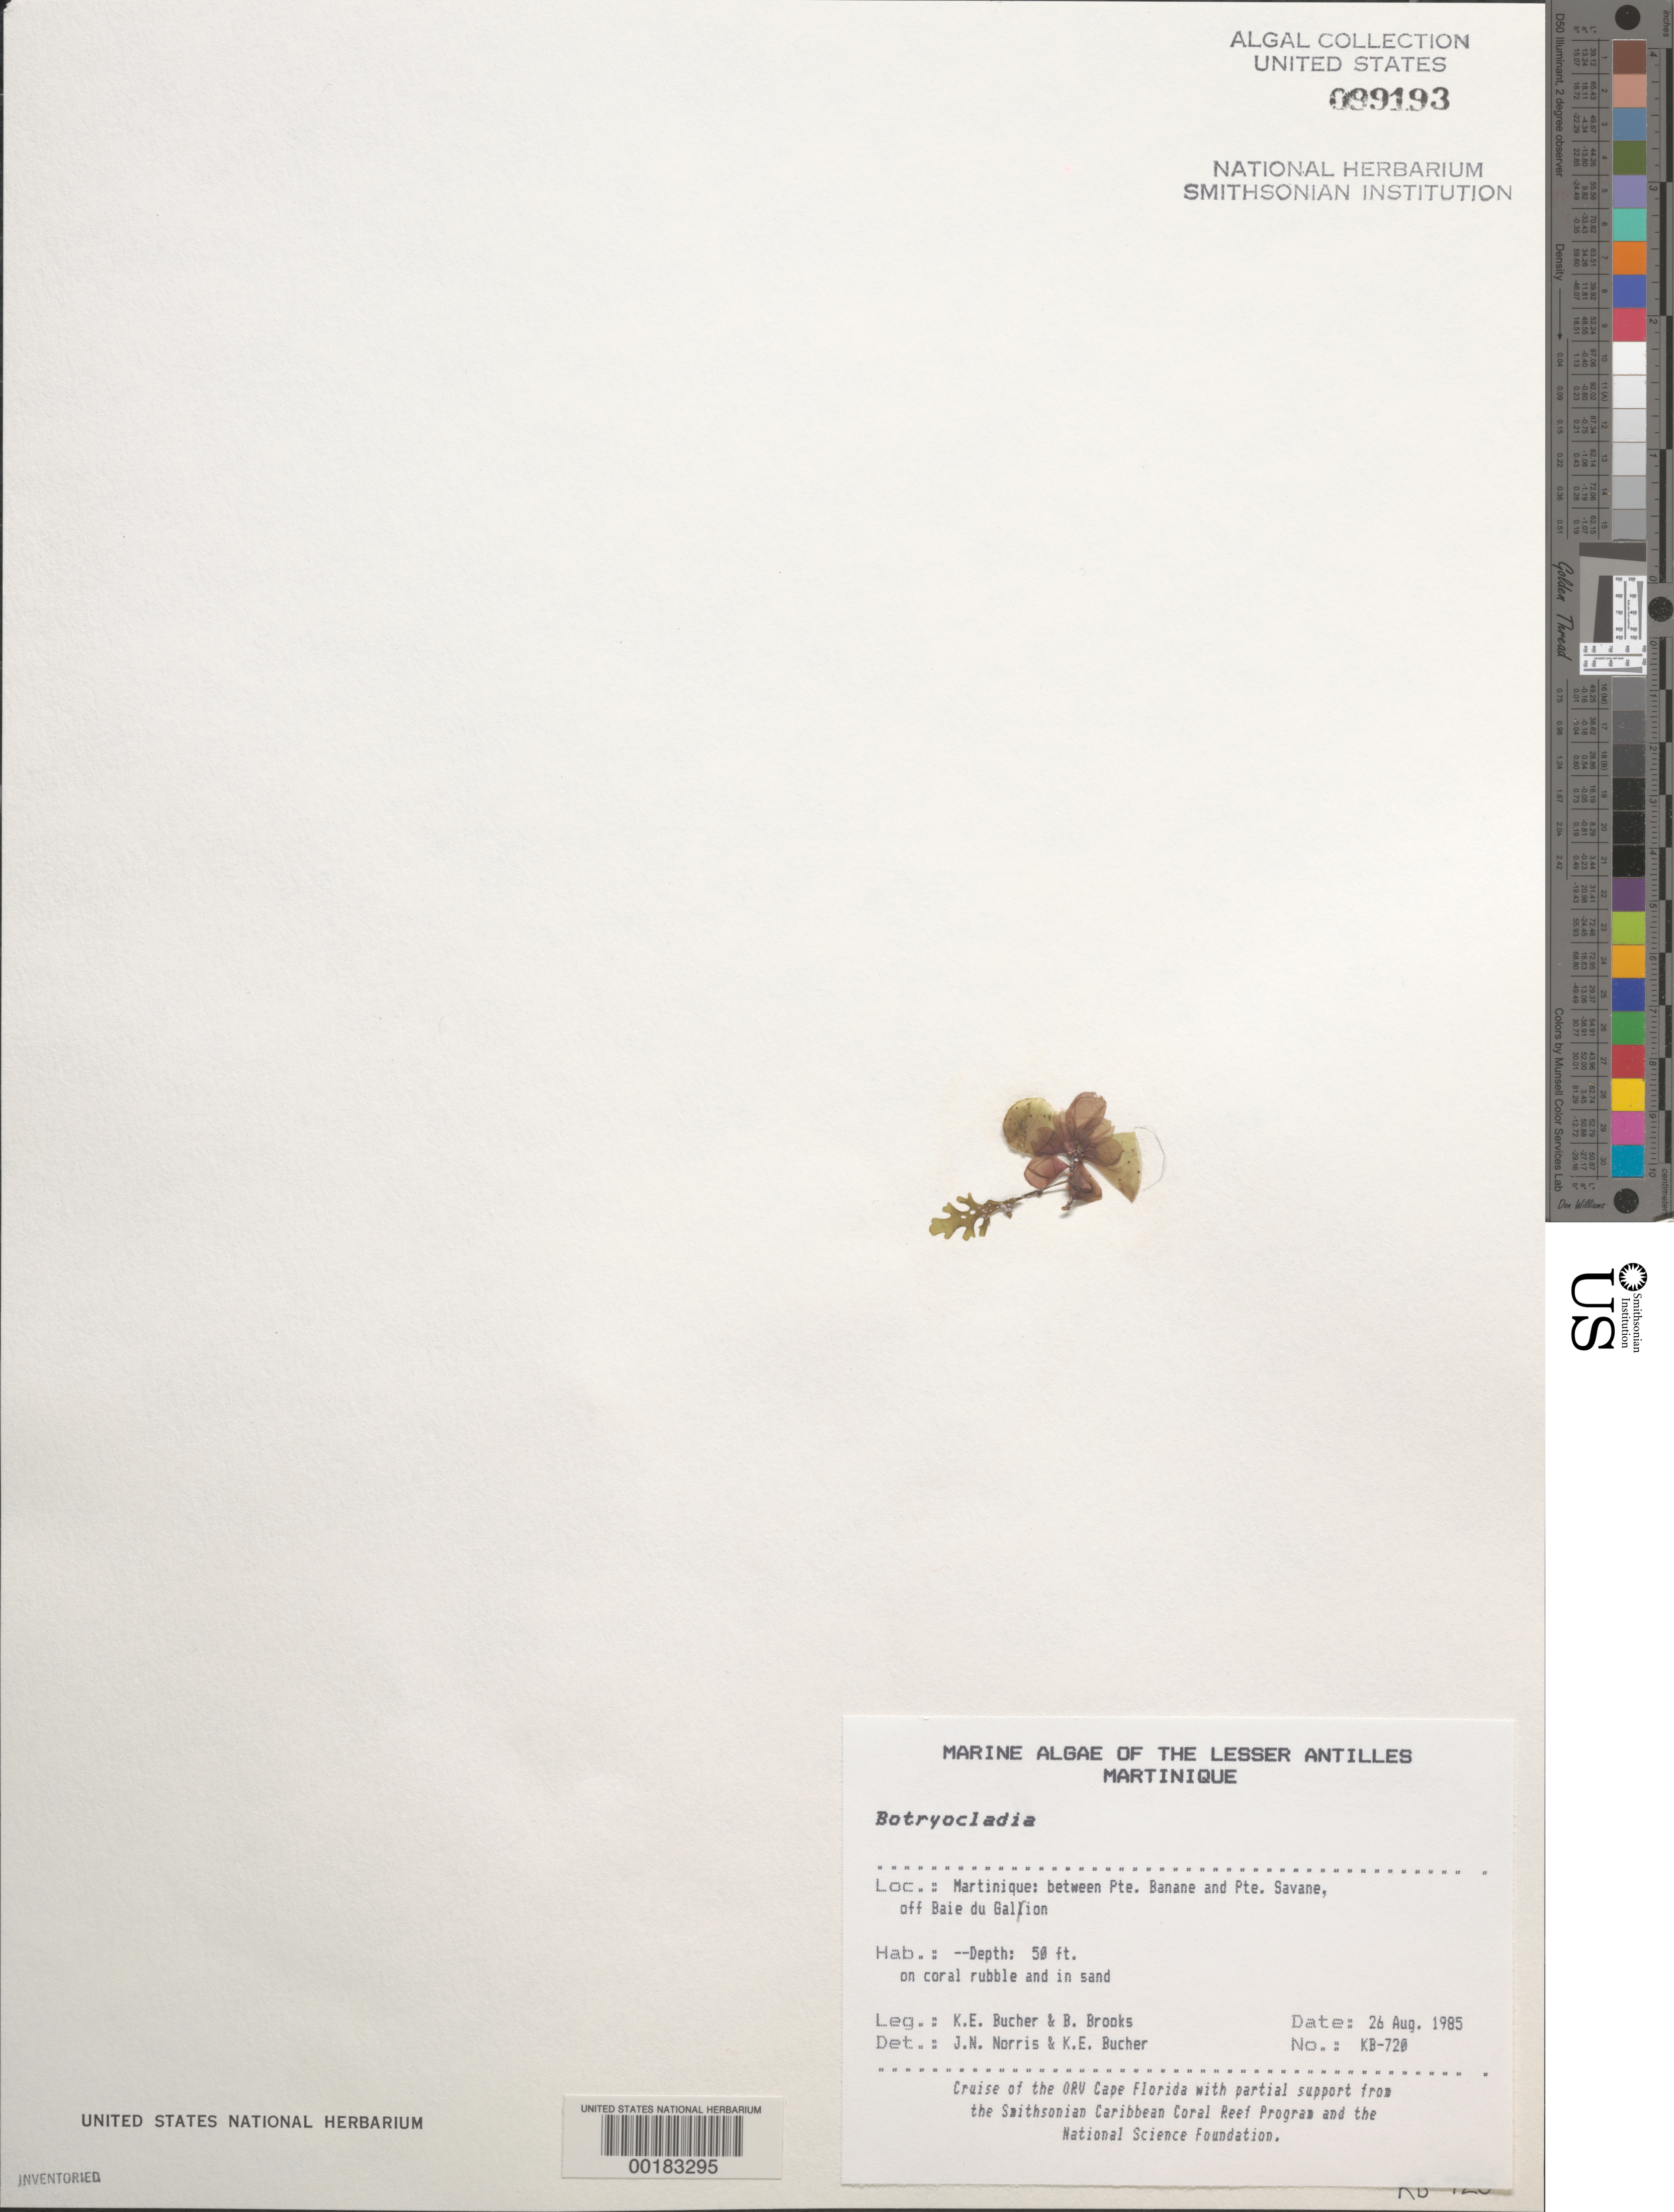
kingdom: Plantae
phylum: Rhodophyta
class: Florideophyceae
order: Rhodymeniales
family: Rhodymeniaceae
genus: Botryocladia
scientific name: Botryocladia sp.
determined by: Norris, J. N.; Bucher, K. E.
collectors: K. E. Bucher & B. Brooks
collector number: Kb-720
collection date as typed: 26 Aug 1985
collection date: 1985-08-26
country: Martinique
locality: Between Pointe Banane and Pointe Savane, off Baie du Galion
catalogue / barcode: US 99193